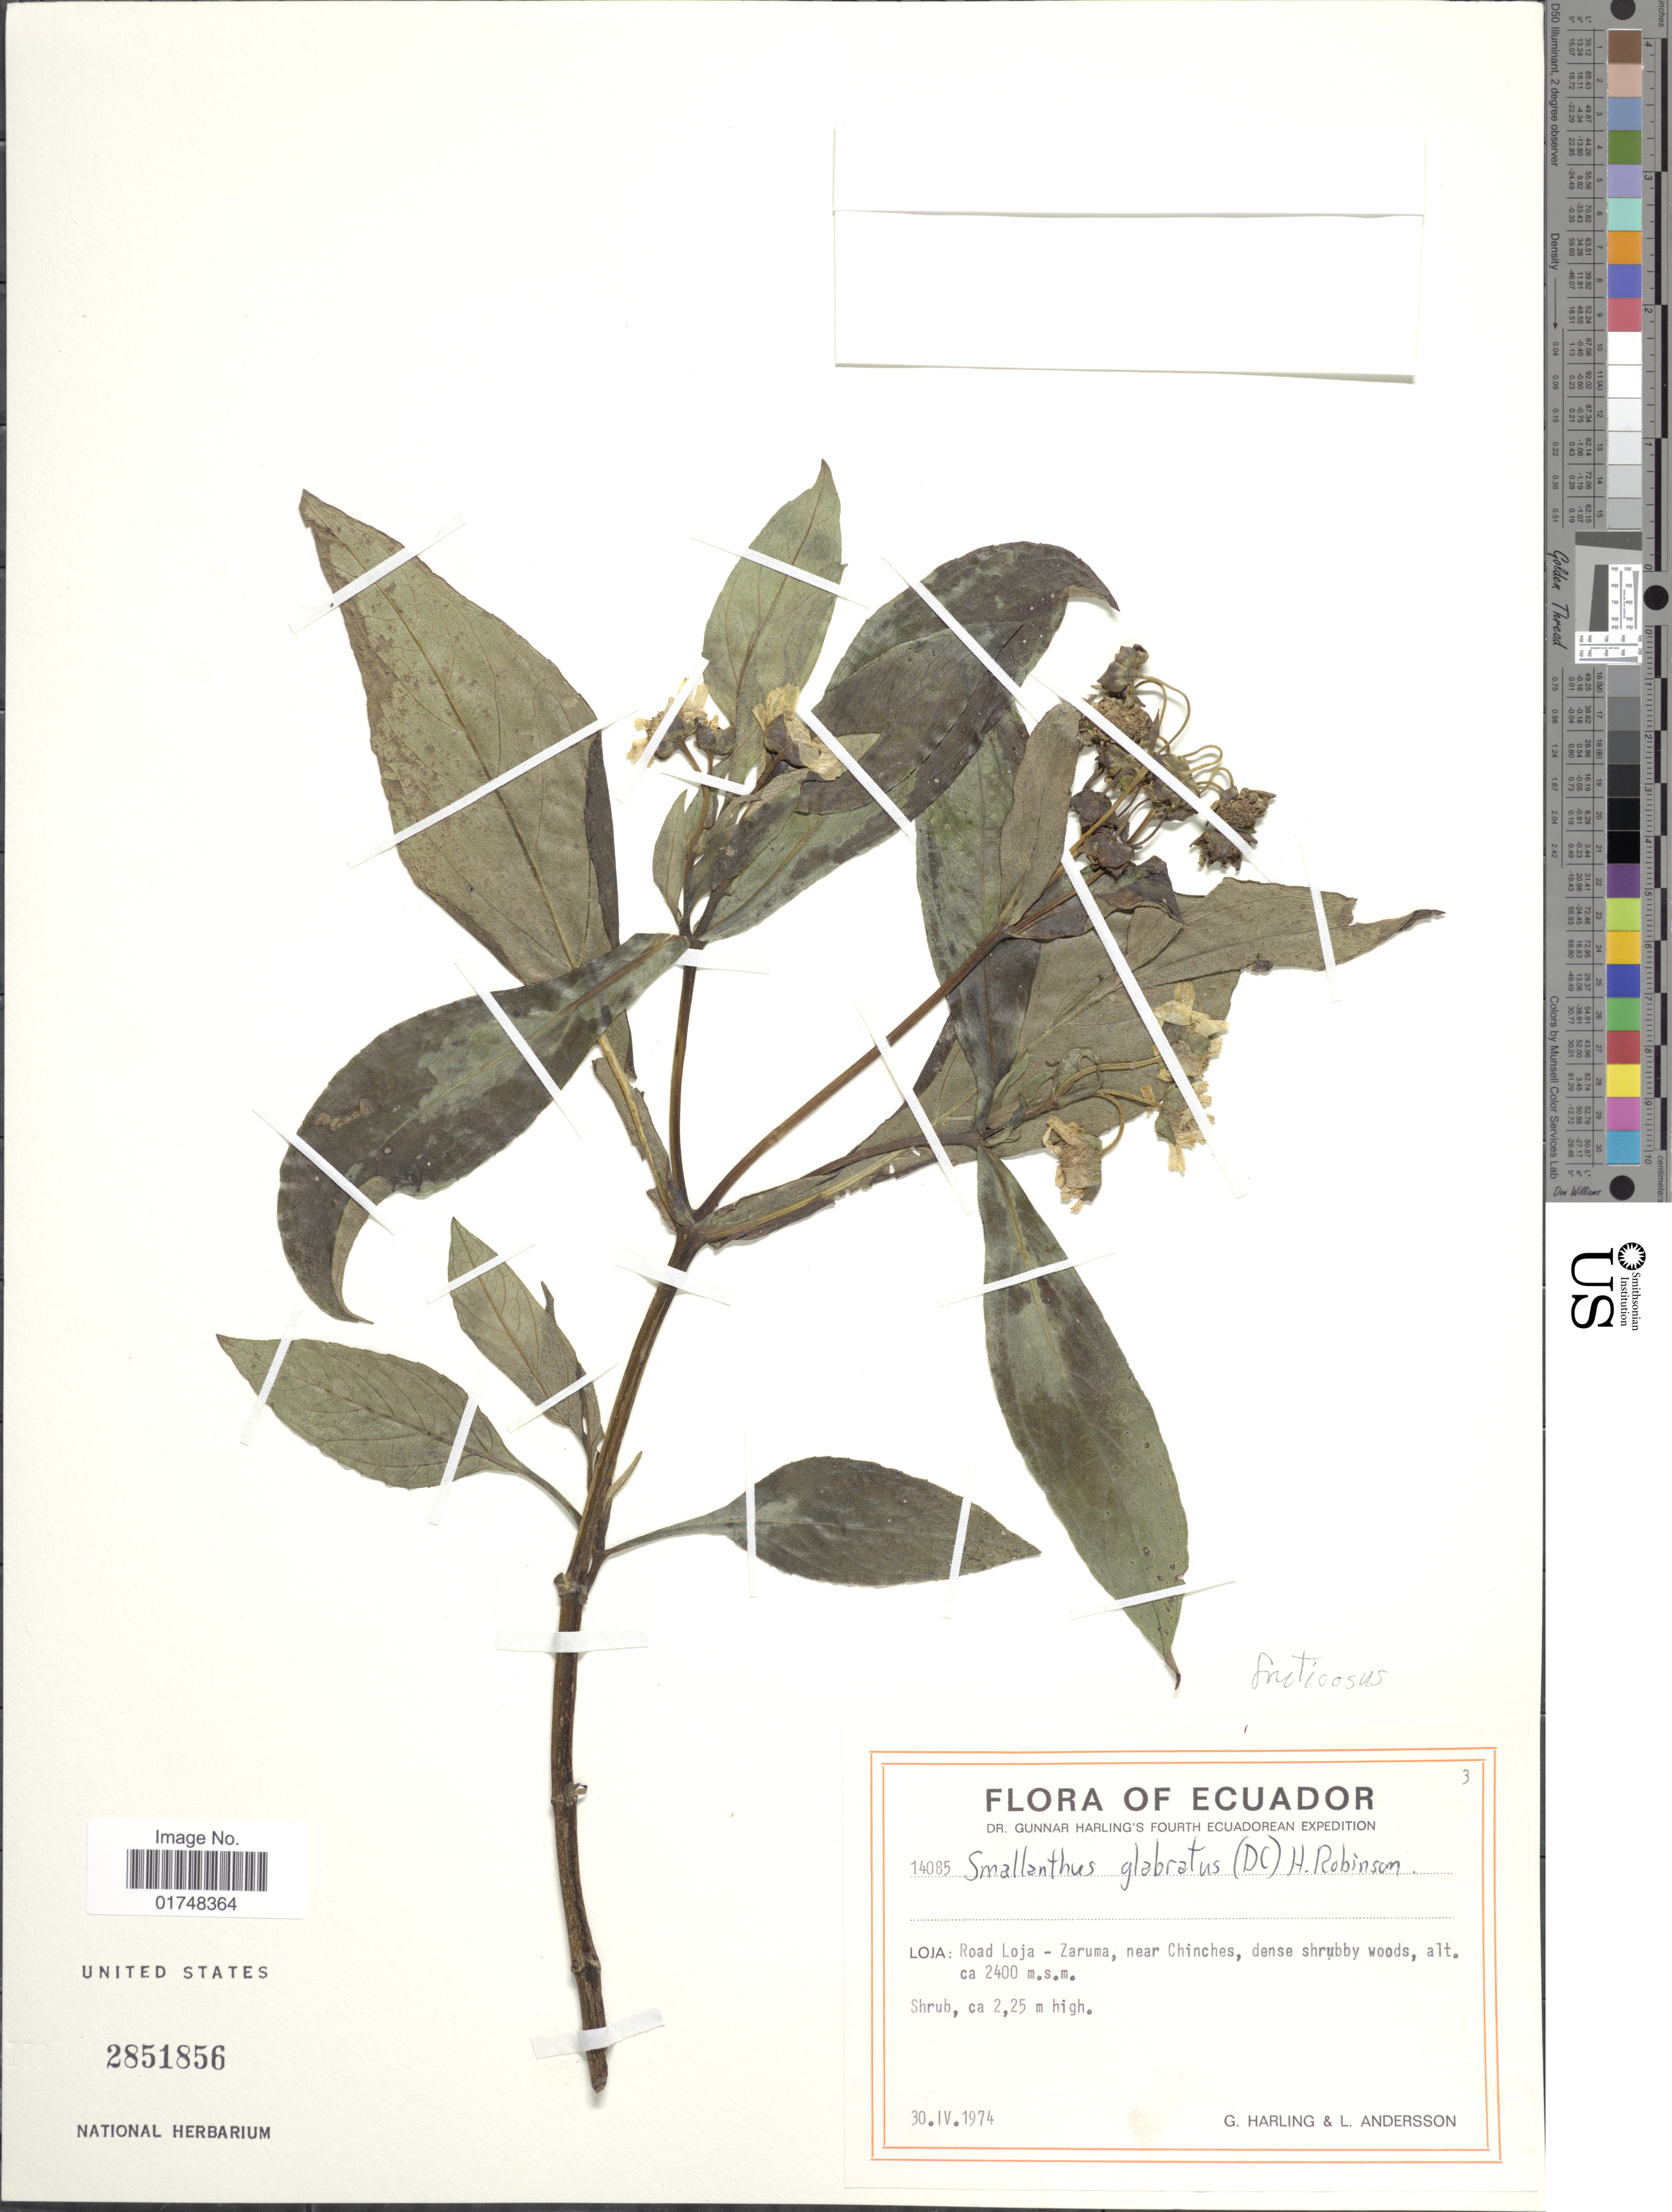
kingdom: Plantae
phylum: Tracheophyta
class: Magnoliopsida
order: Asterales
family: Asteraceae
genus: Smallanthus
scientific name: Smallanthus fruticosus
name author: (Benth.) H. Rob.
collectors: G. Harling & L. Andersson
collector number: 14085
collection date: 1974-04-30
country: Ecuador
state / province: Loja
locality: Road Loja-Zaruma, near Chinches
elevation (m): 2400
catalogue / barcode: US 2851856